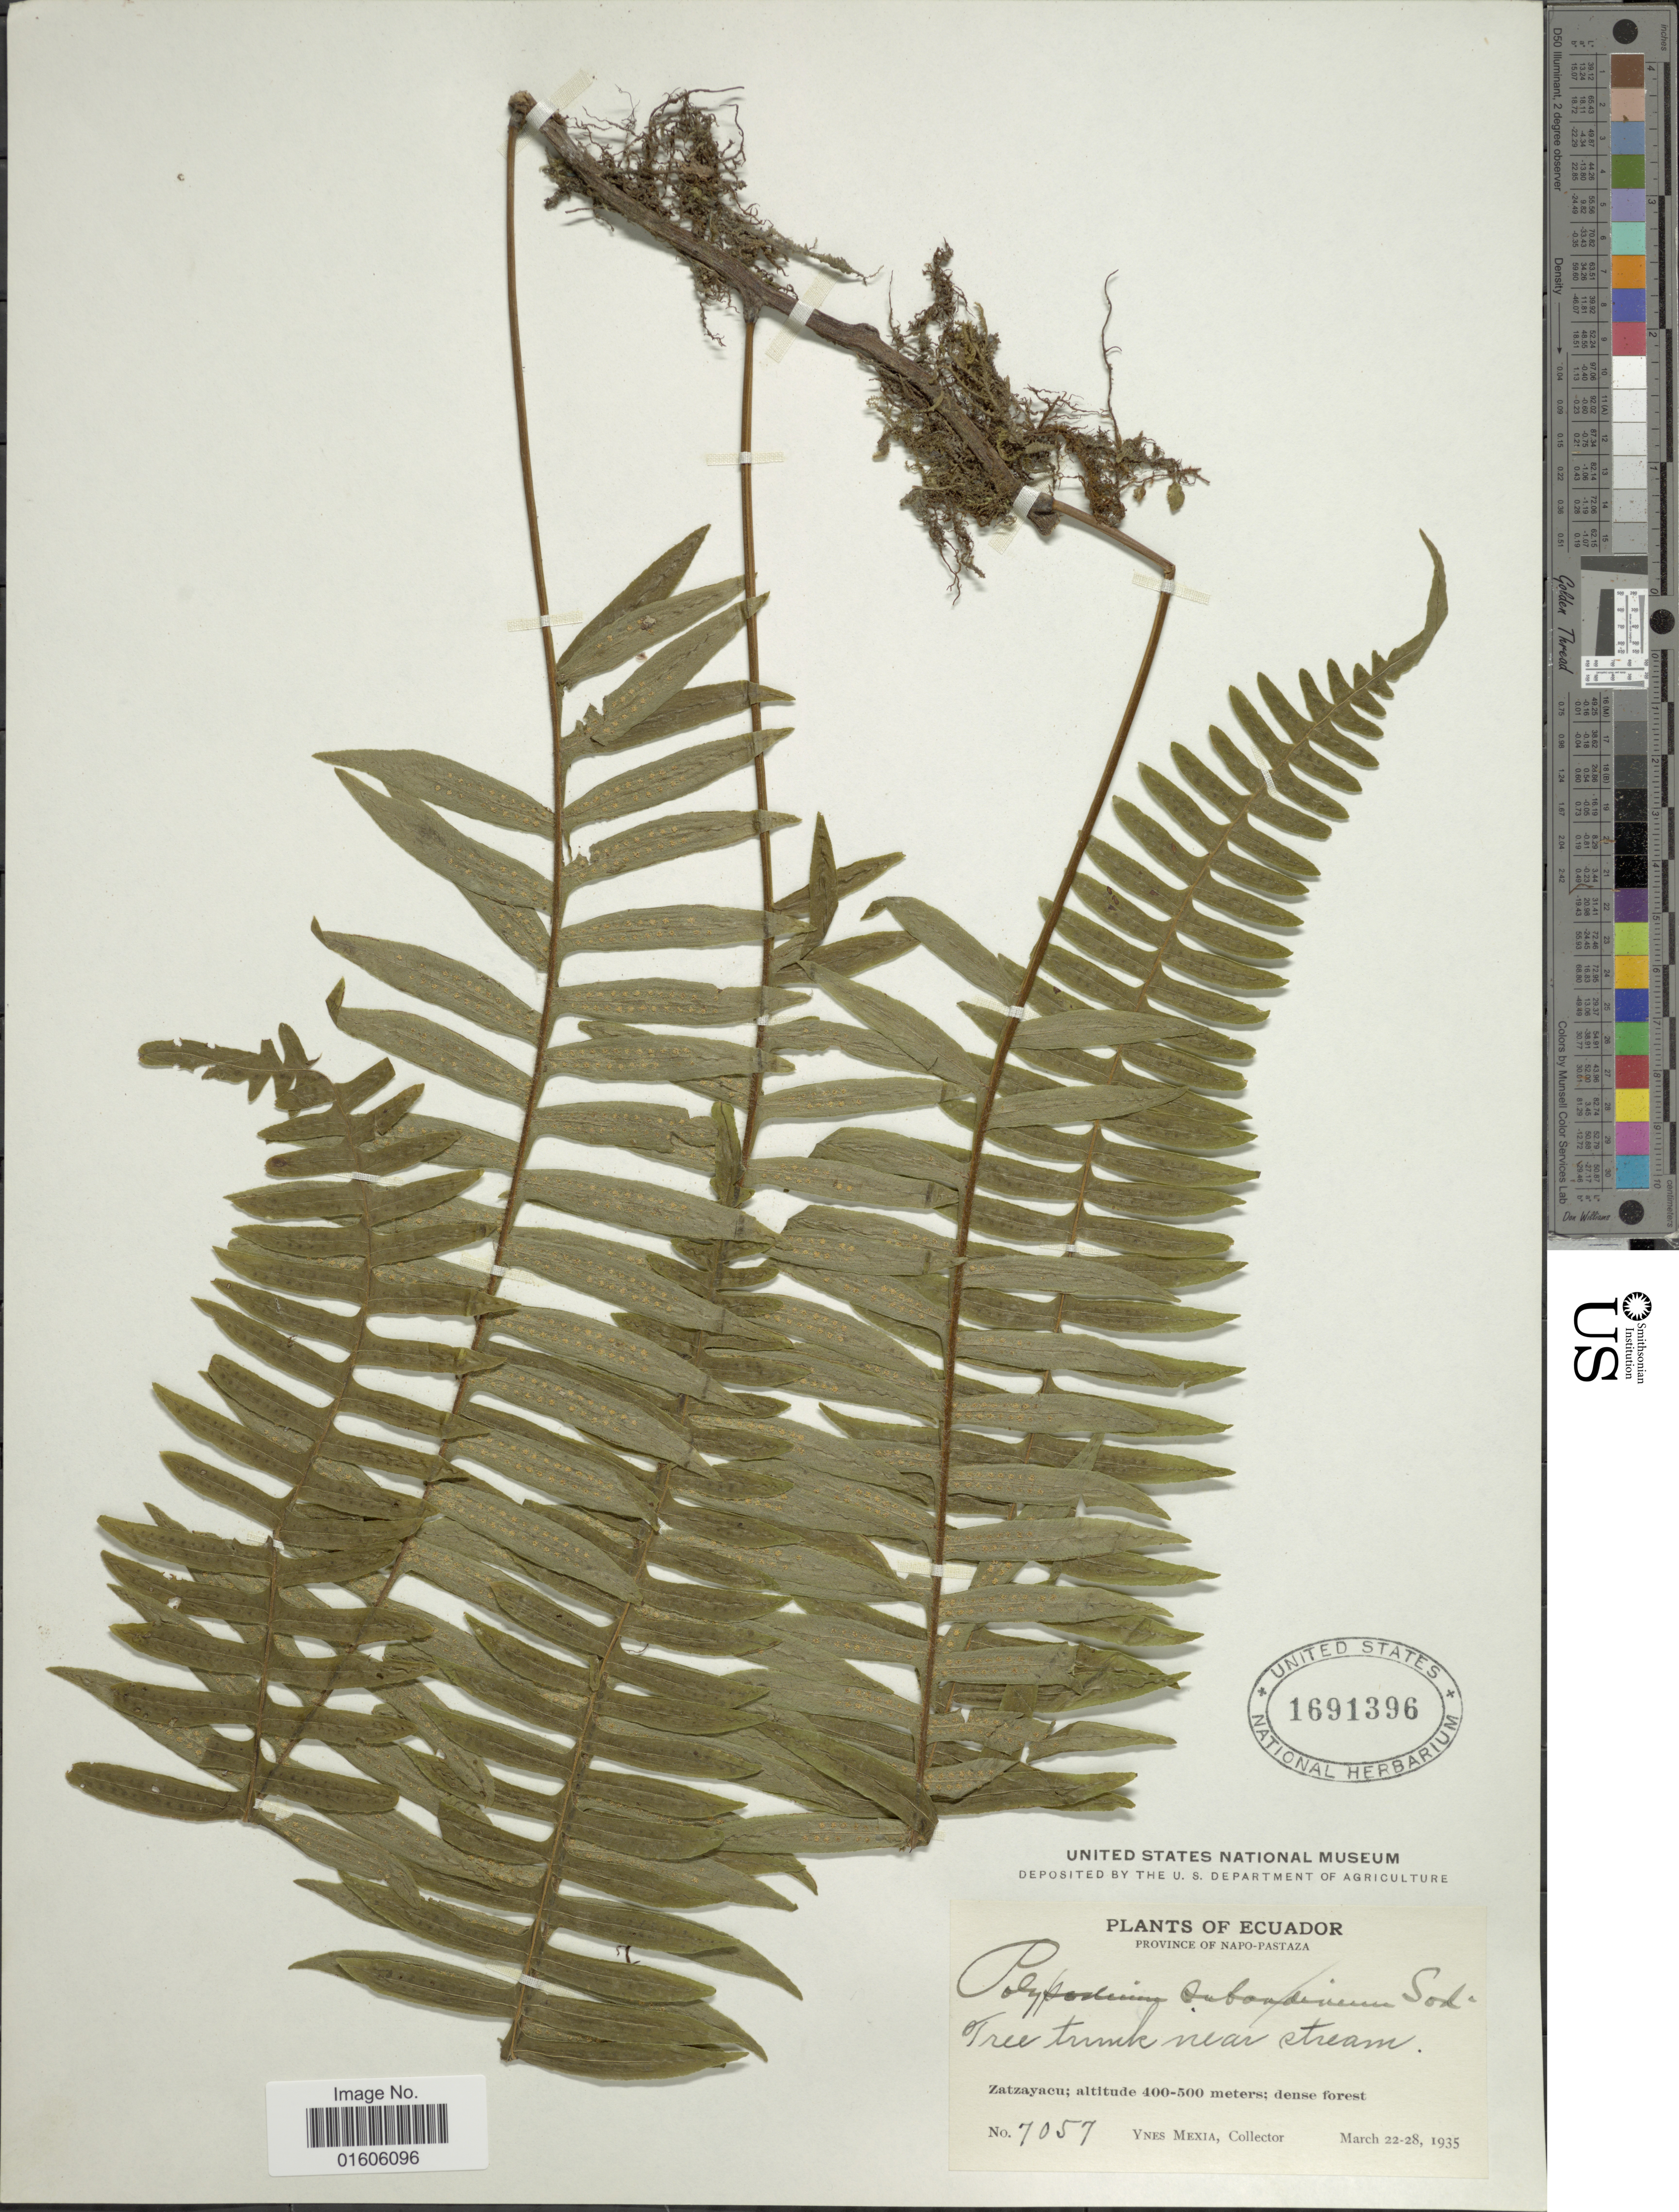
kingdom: Plantae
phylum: Tracheophyta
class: Polypodiopsida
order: Polypodiales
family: Polypodiaceae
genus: Serpocaulon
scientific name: Serpocaulon dasypleuron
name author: (Kunze) A.R. Sm.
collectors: Y. Mexia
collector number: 7057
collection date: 1935-03-22/1935-03-28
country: Ecuador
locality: Province of Napo-Pastaza. Zatzayacu.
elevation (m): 400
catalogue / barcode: US 1691396